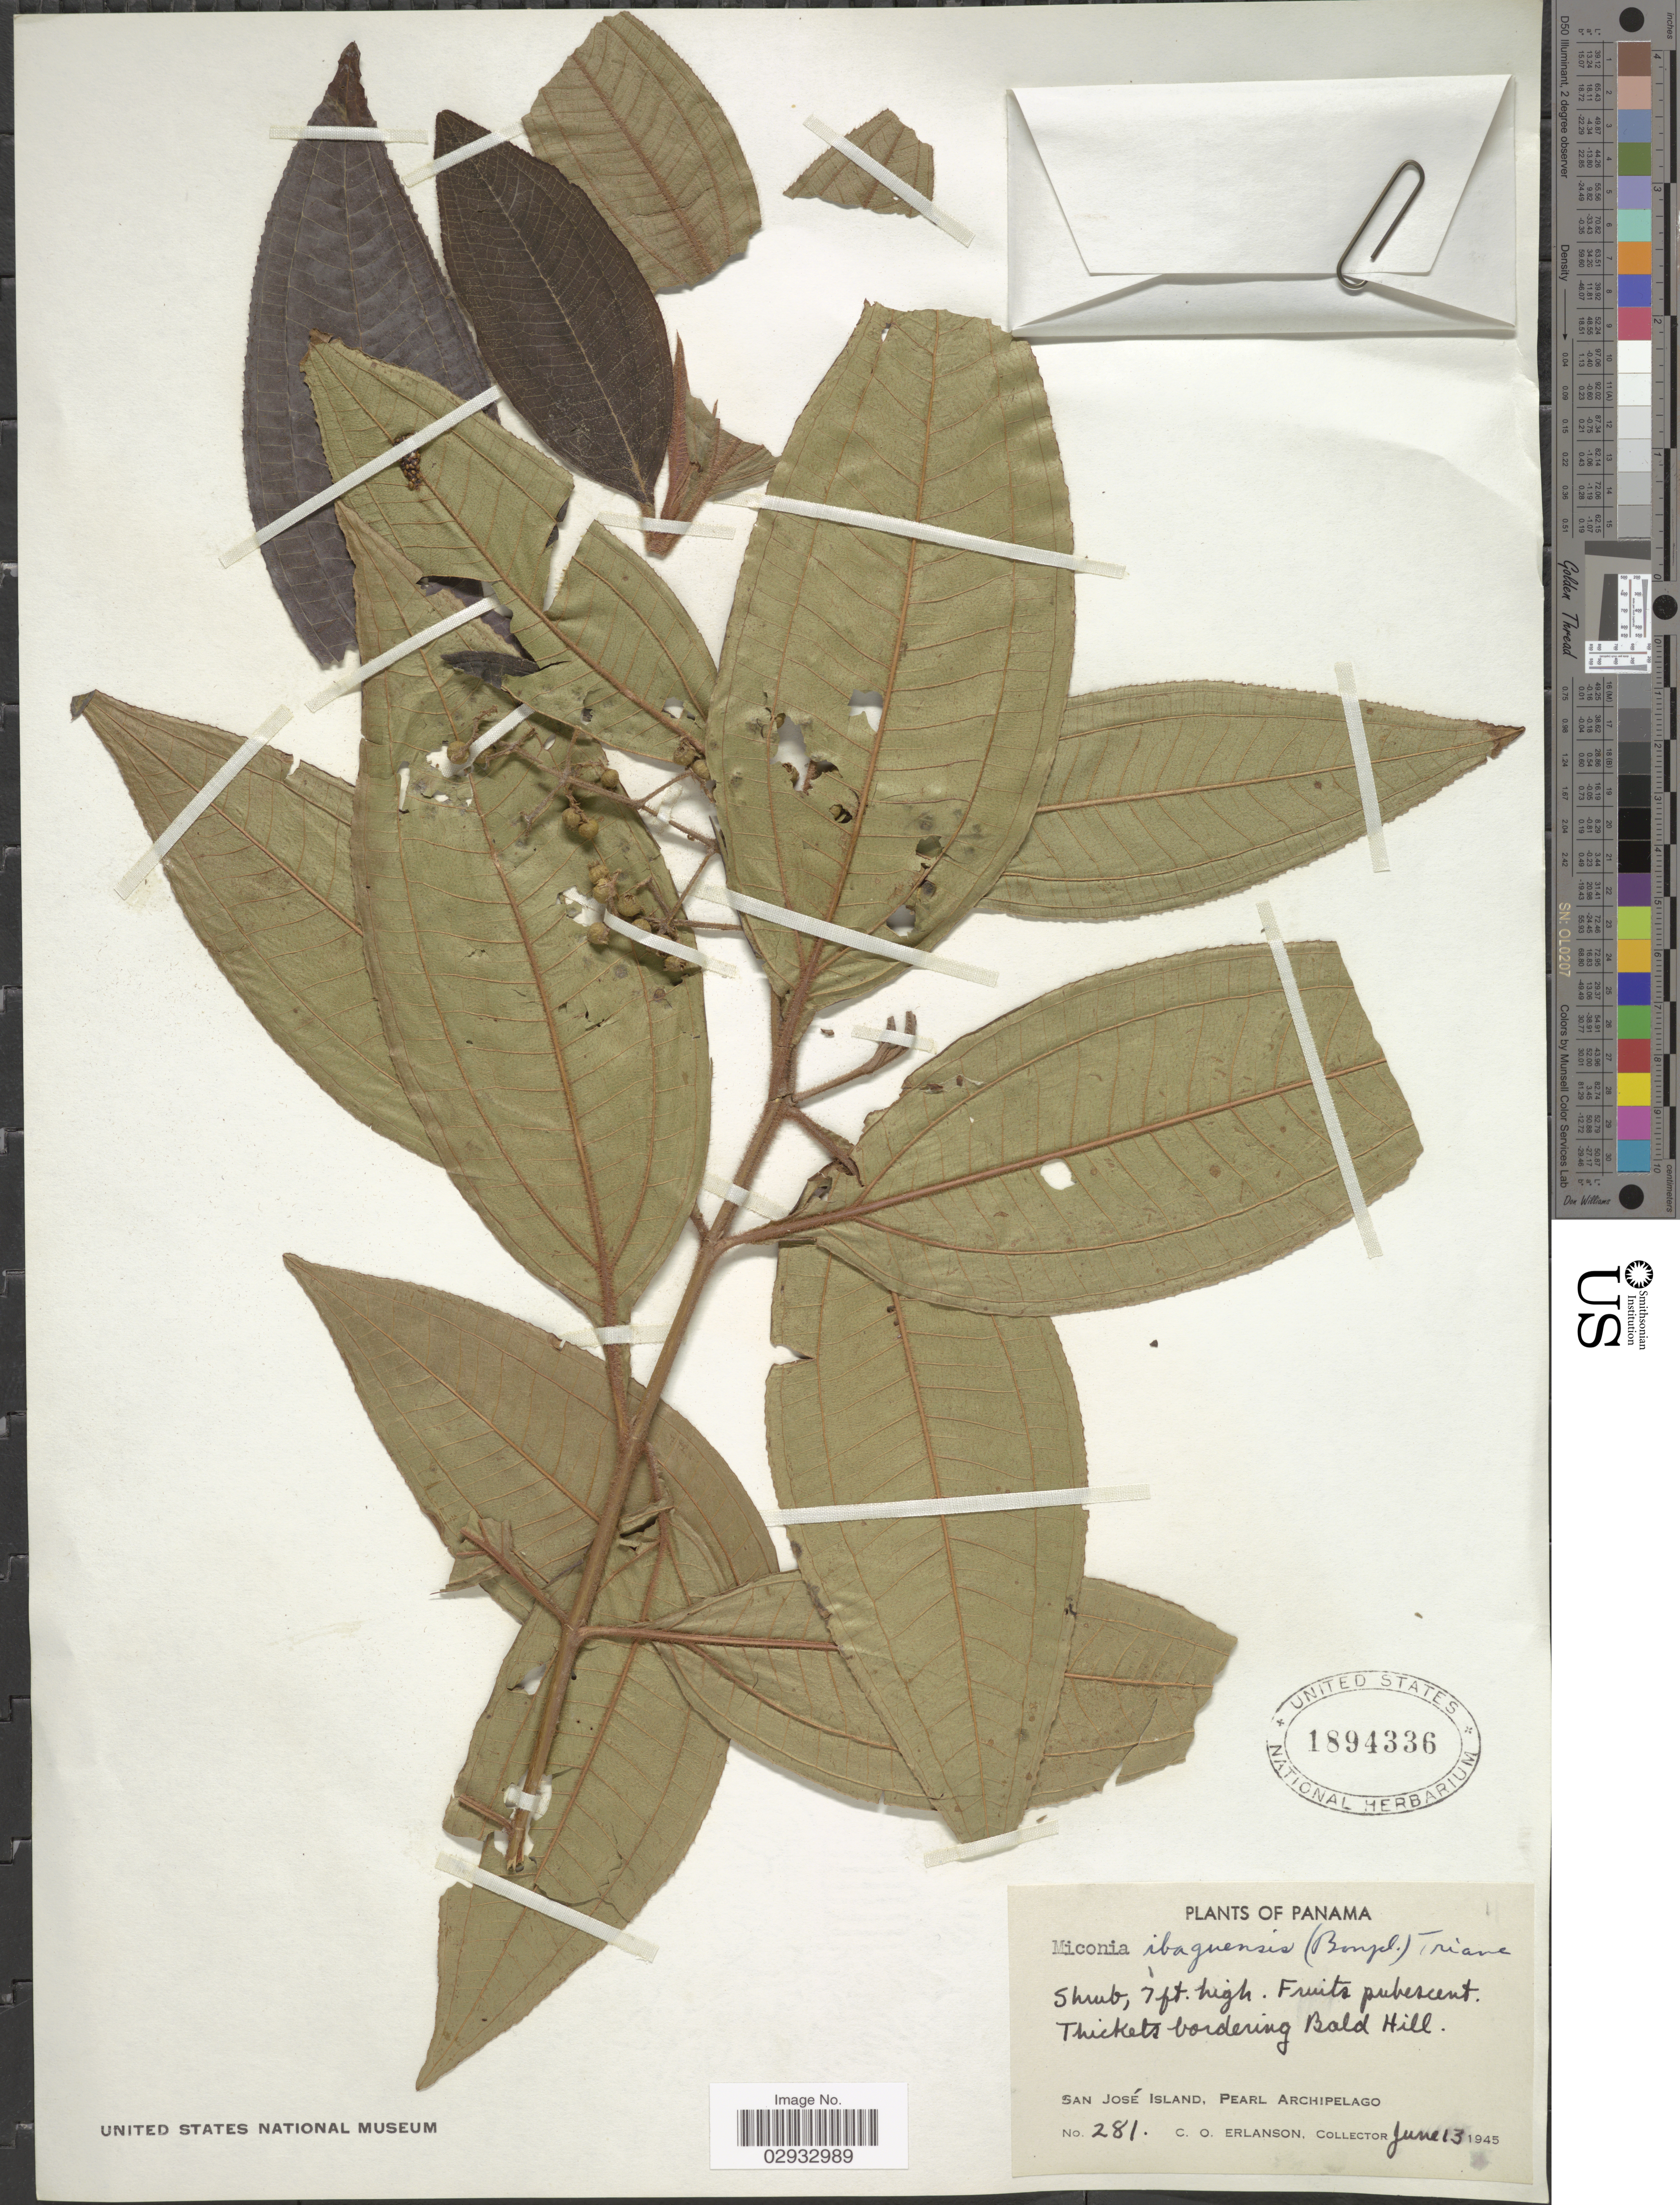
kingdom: Plantae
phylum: Tracheophyta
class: Magnoliopsida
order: Myrtales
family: Melastomataceae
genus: Miconia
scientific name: Miconia ibaguensis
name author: (Bonpl.) Triana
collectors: C. O. Erlanson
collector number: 281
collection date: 1945-06-13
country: Panama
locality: Thickets bordering Bald Hill. San José Island, Pearl Archipelago.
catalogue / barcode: US 1894336